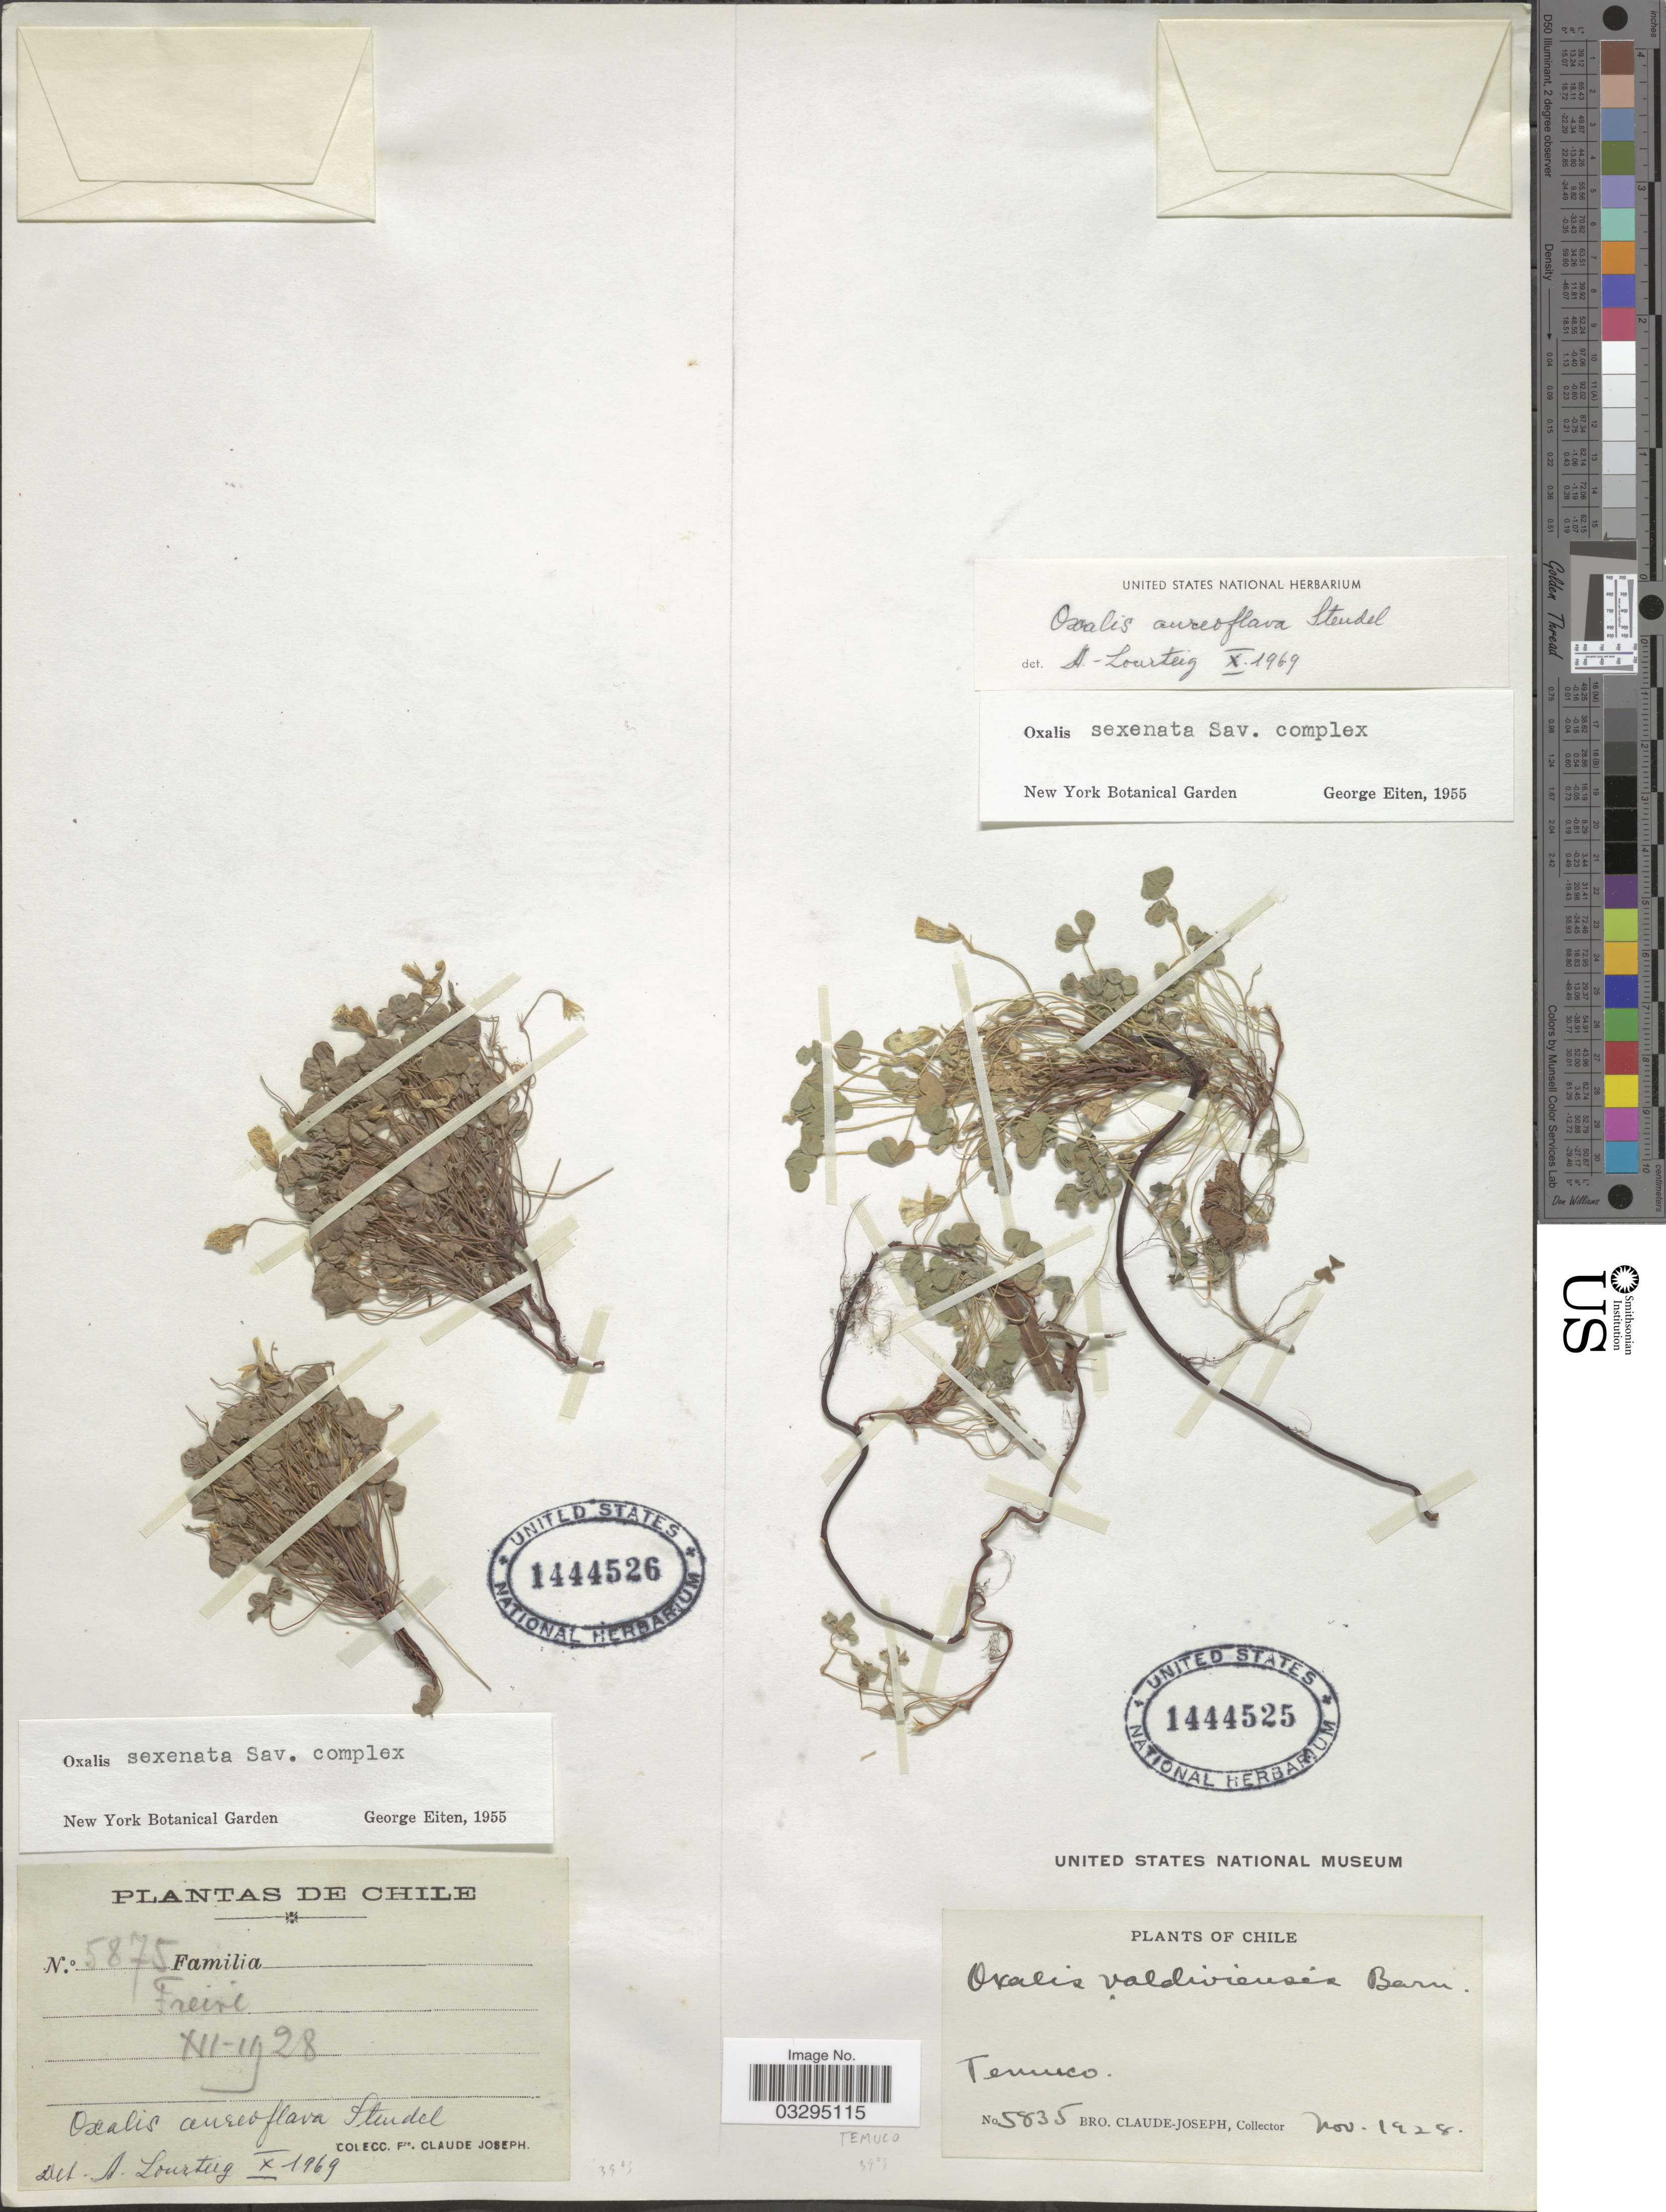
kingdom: Plantae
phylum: Tracheophyta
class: Magnoliopsida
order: Oxalidales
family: Oxalidaceae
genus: Oxalis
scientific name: Oxalis aureoflava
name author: Steud.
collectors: Bro. Claude-Joseph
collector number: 5875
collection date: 1928-12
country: Chile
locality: Freire.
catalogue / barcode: US 1444526-2